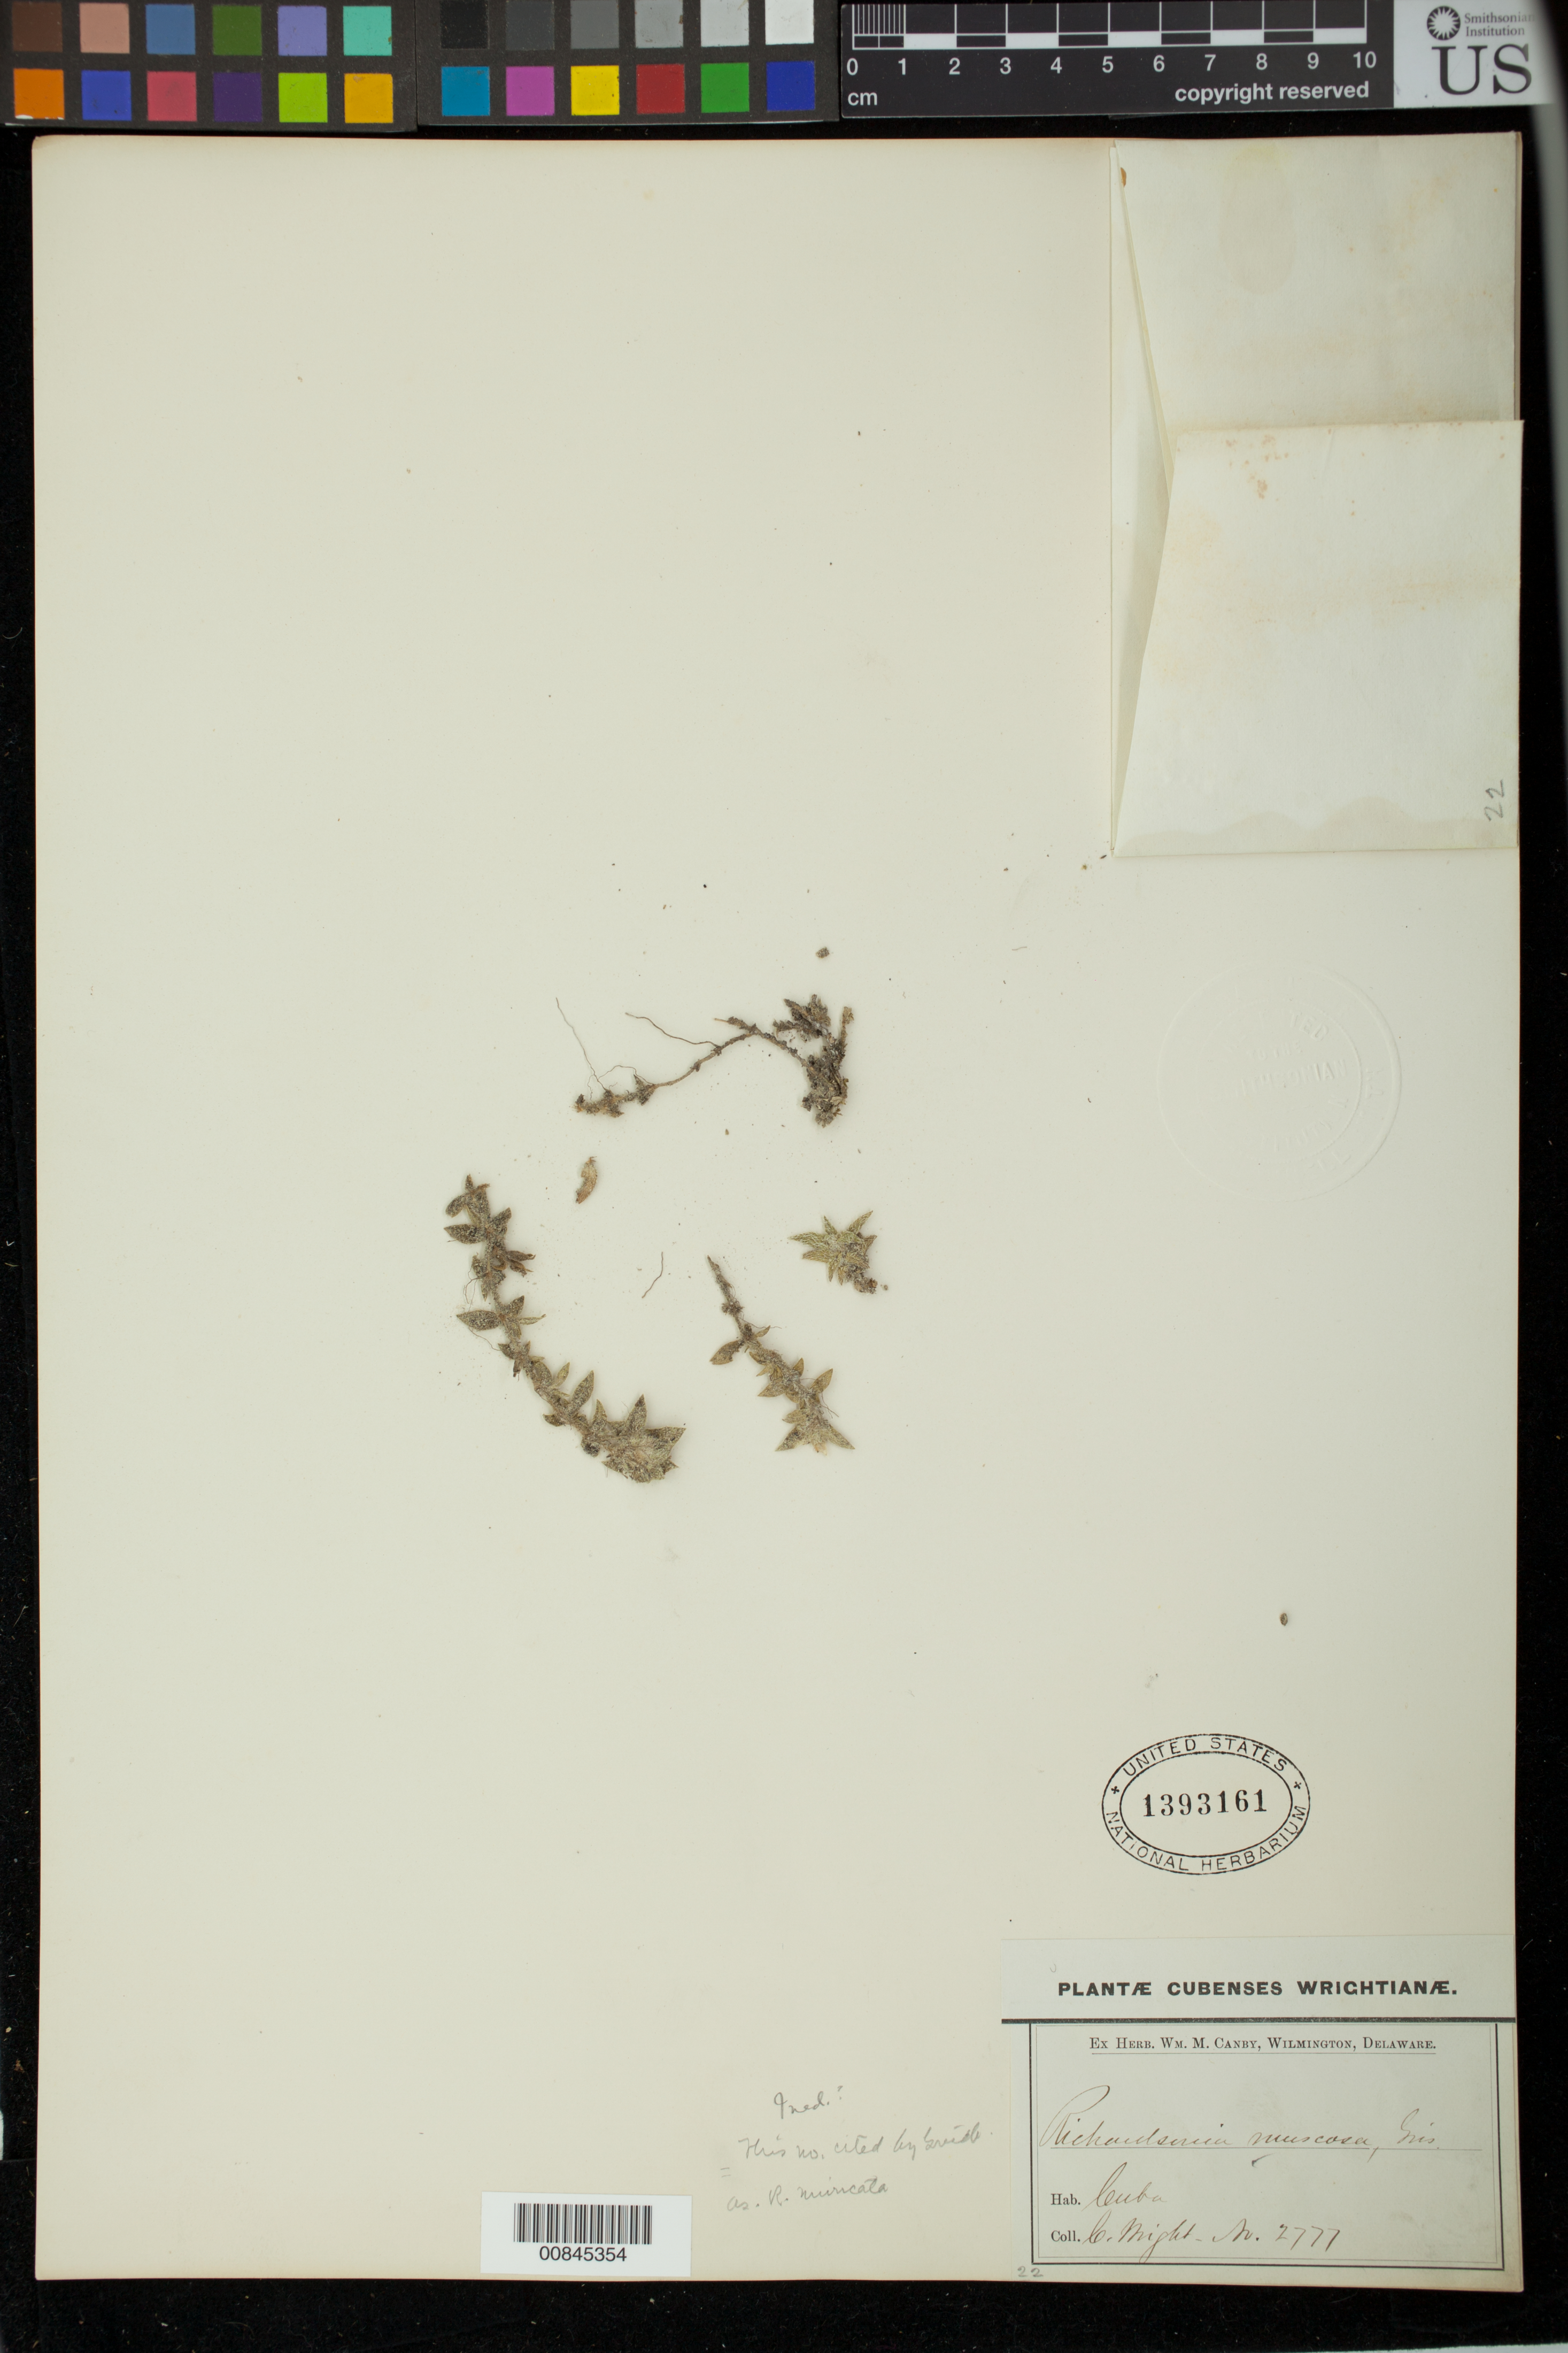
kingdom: Plantae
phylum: Tracheophyta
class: Magnoliopsida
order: Gentianales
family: Rubiaceae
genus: Richardsonia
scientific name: Richardsonia muricata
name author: Griseb.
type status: Isolectotype; Isosyntype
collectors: C. Wright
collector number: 2777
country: Cuba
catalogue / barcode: US 1393161